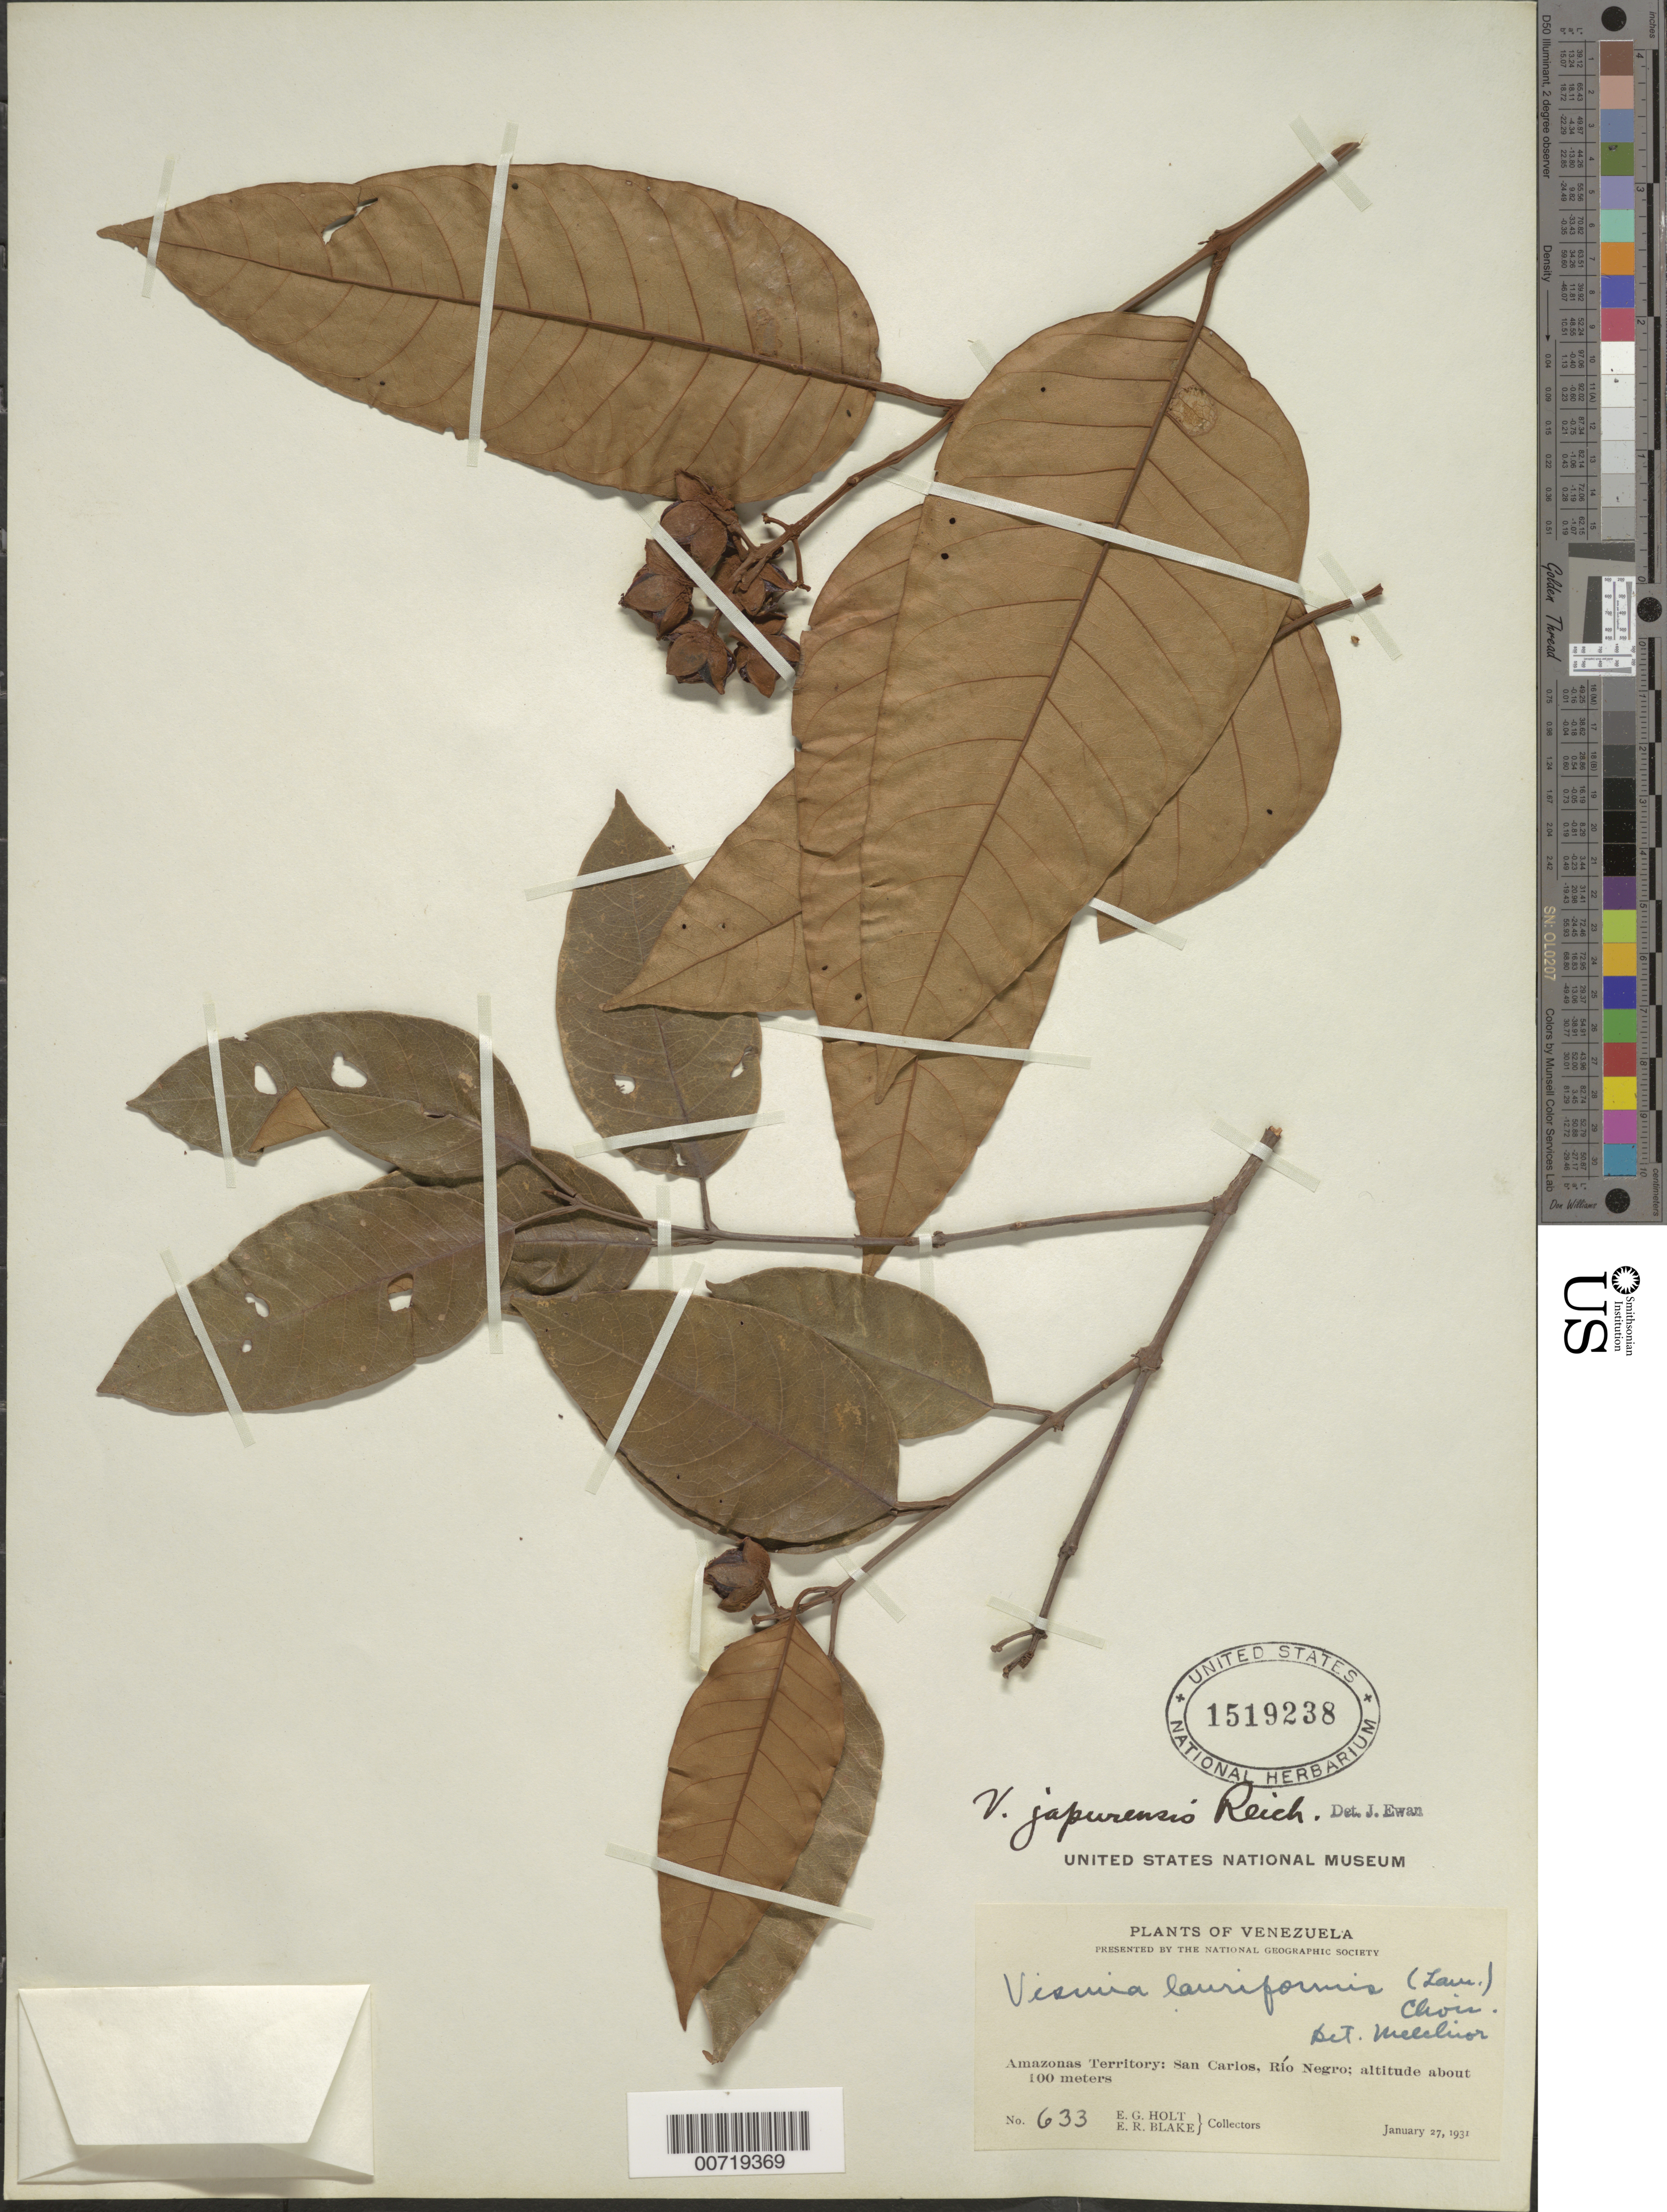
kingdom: Plantae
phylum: Tracheophyta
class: Magnoliopsida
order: Malpighiales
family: Hypericaceae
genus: Vismia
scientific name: Vismia japurensis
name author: Reichardt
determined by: Ewan, J. A.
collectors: E. Holt & E. R. Blake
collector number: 633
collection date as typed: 27-Jan-31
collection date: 1931-01-27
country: Venezuela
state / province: Amazonas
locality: San Carlos, Río Negro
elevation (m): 100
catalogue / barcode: US 1519238